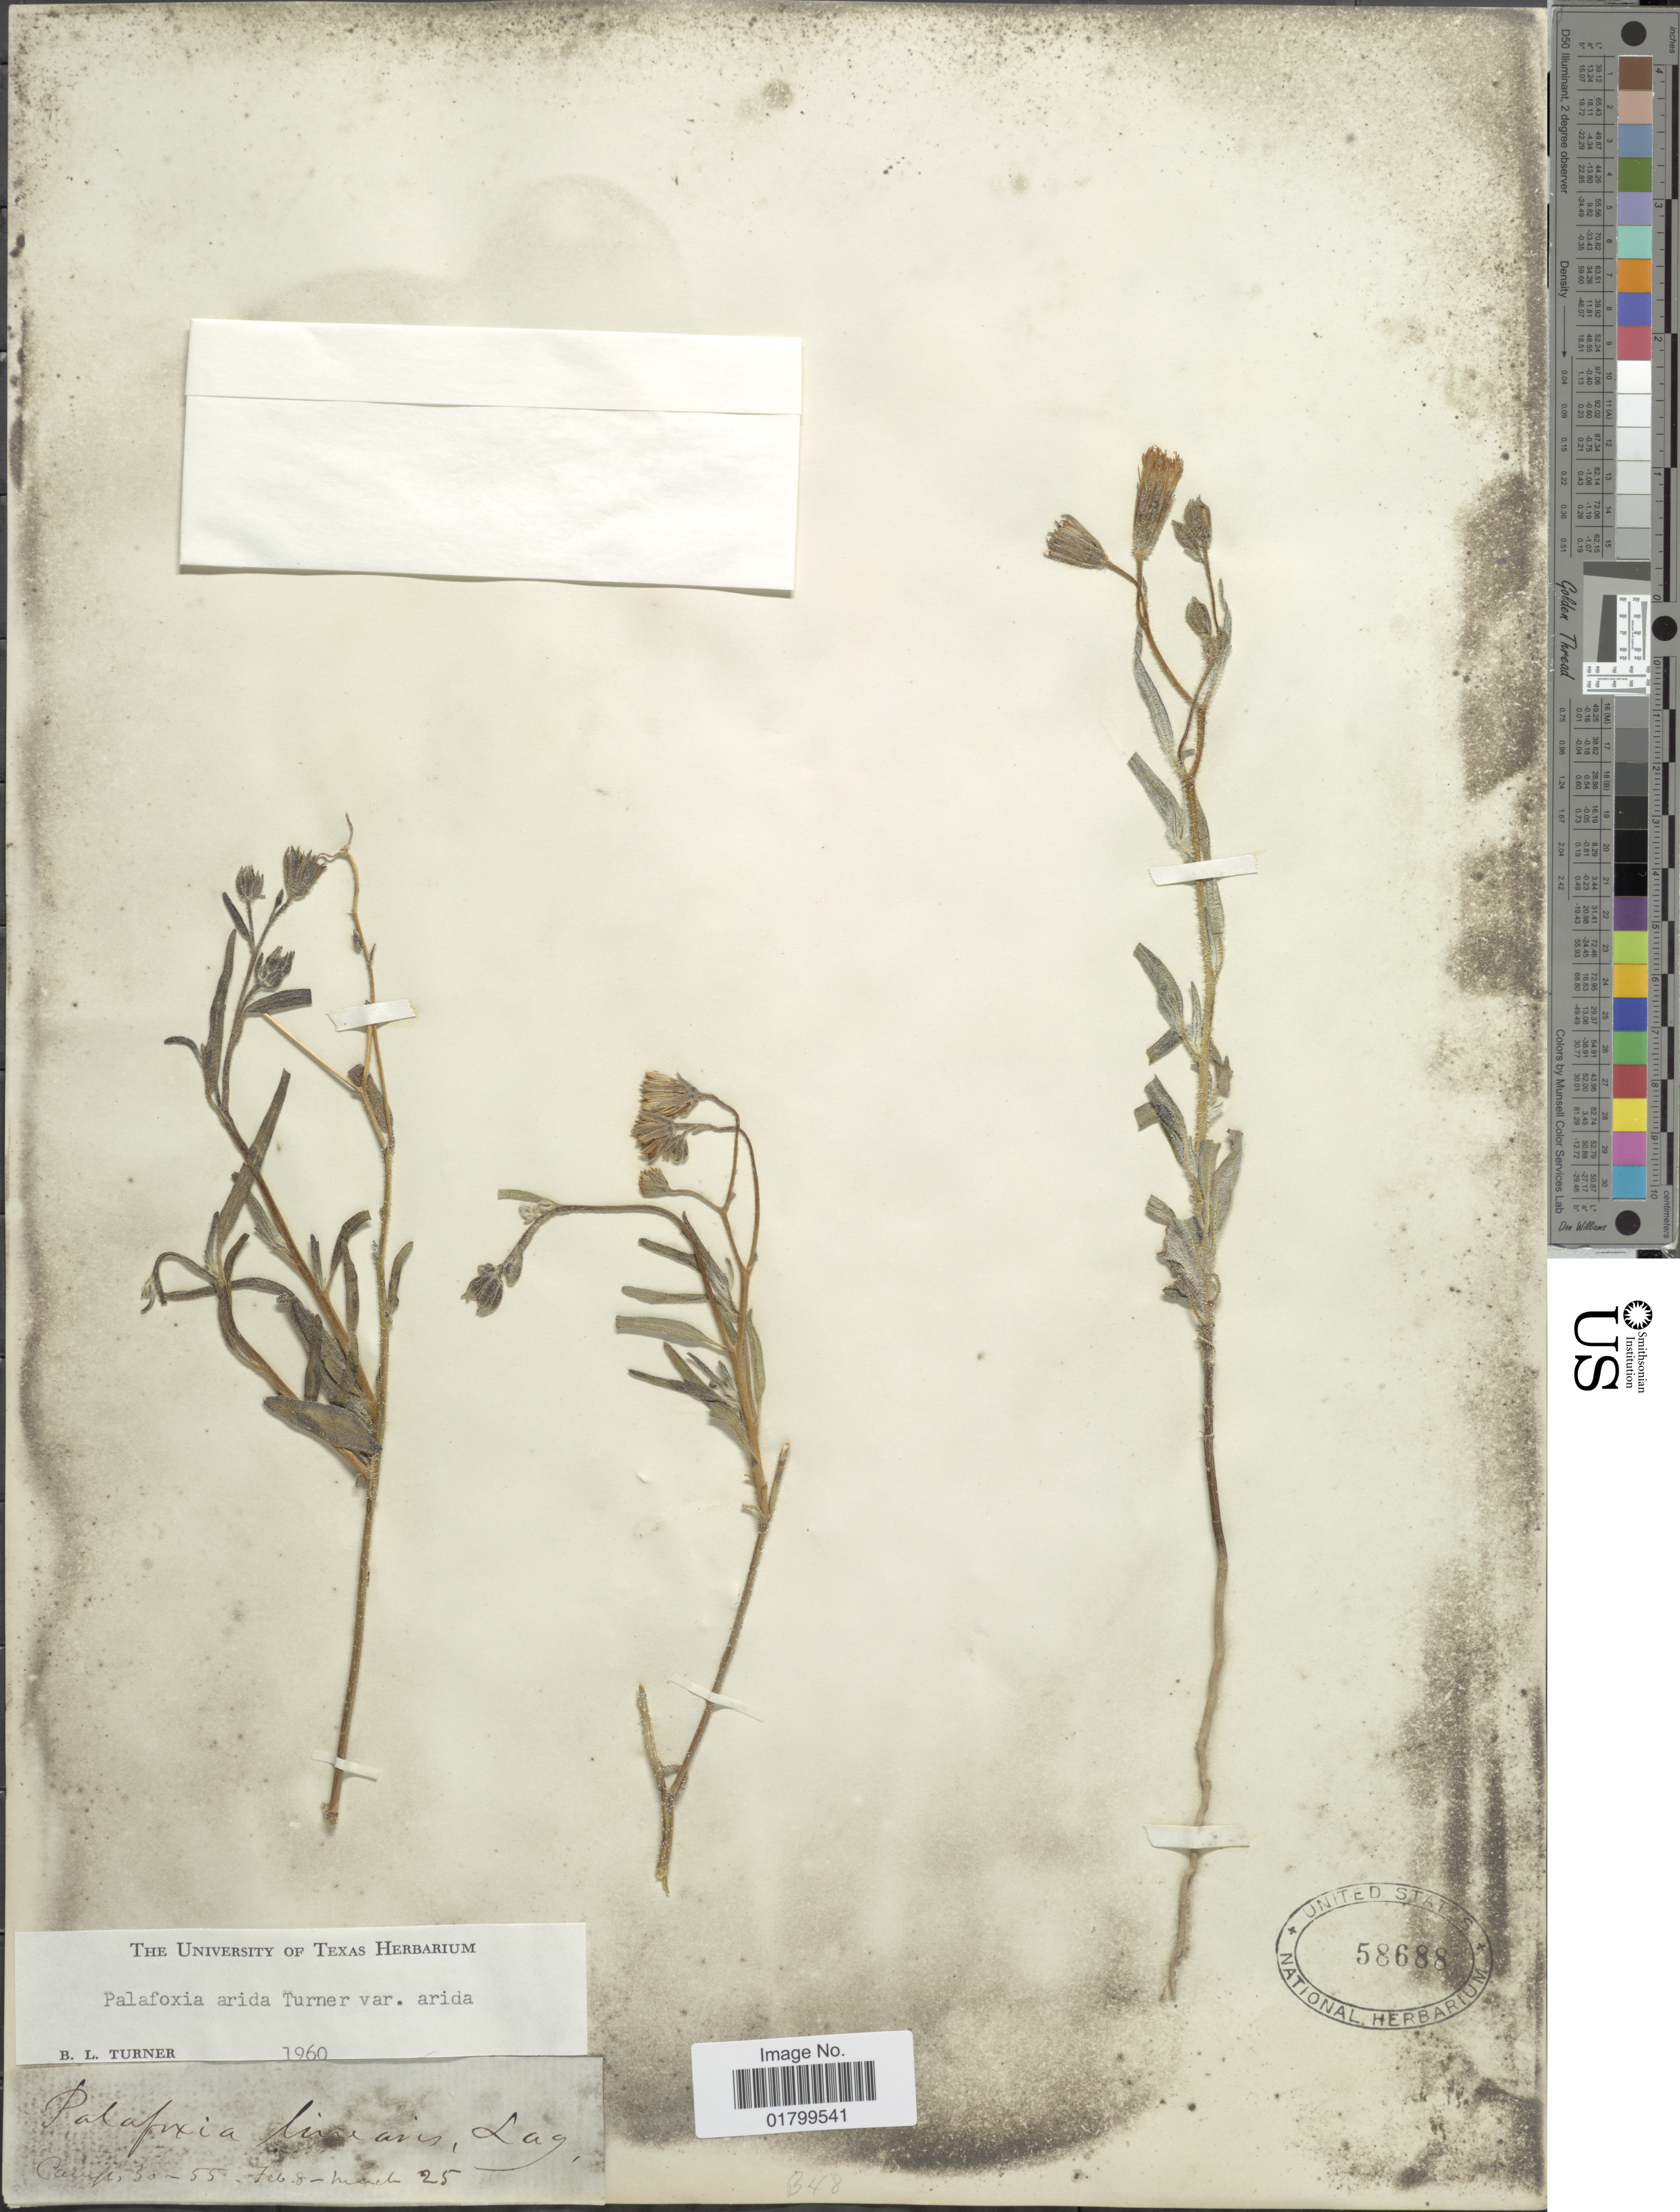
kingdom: Plantae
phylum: Tracheophyta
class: Magnoliopsida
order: Asterales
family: Asteraceae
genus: Palafoxia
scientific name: Palafoxia arida var. arida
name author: B.L. Turner & M.I. Morris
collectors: B. L. Turner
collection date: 1960-02-08/1960-03-25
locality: Camp 30-55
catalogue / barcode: US 58688